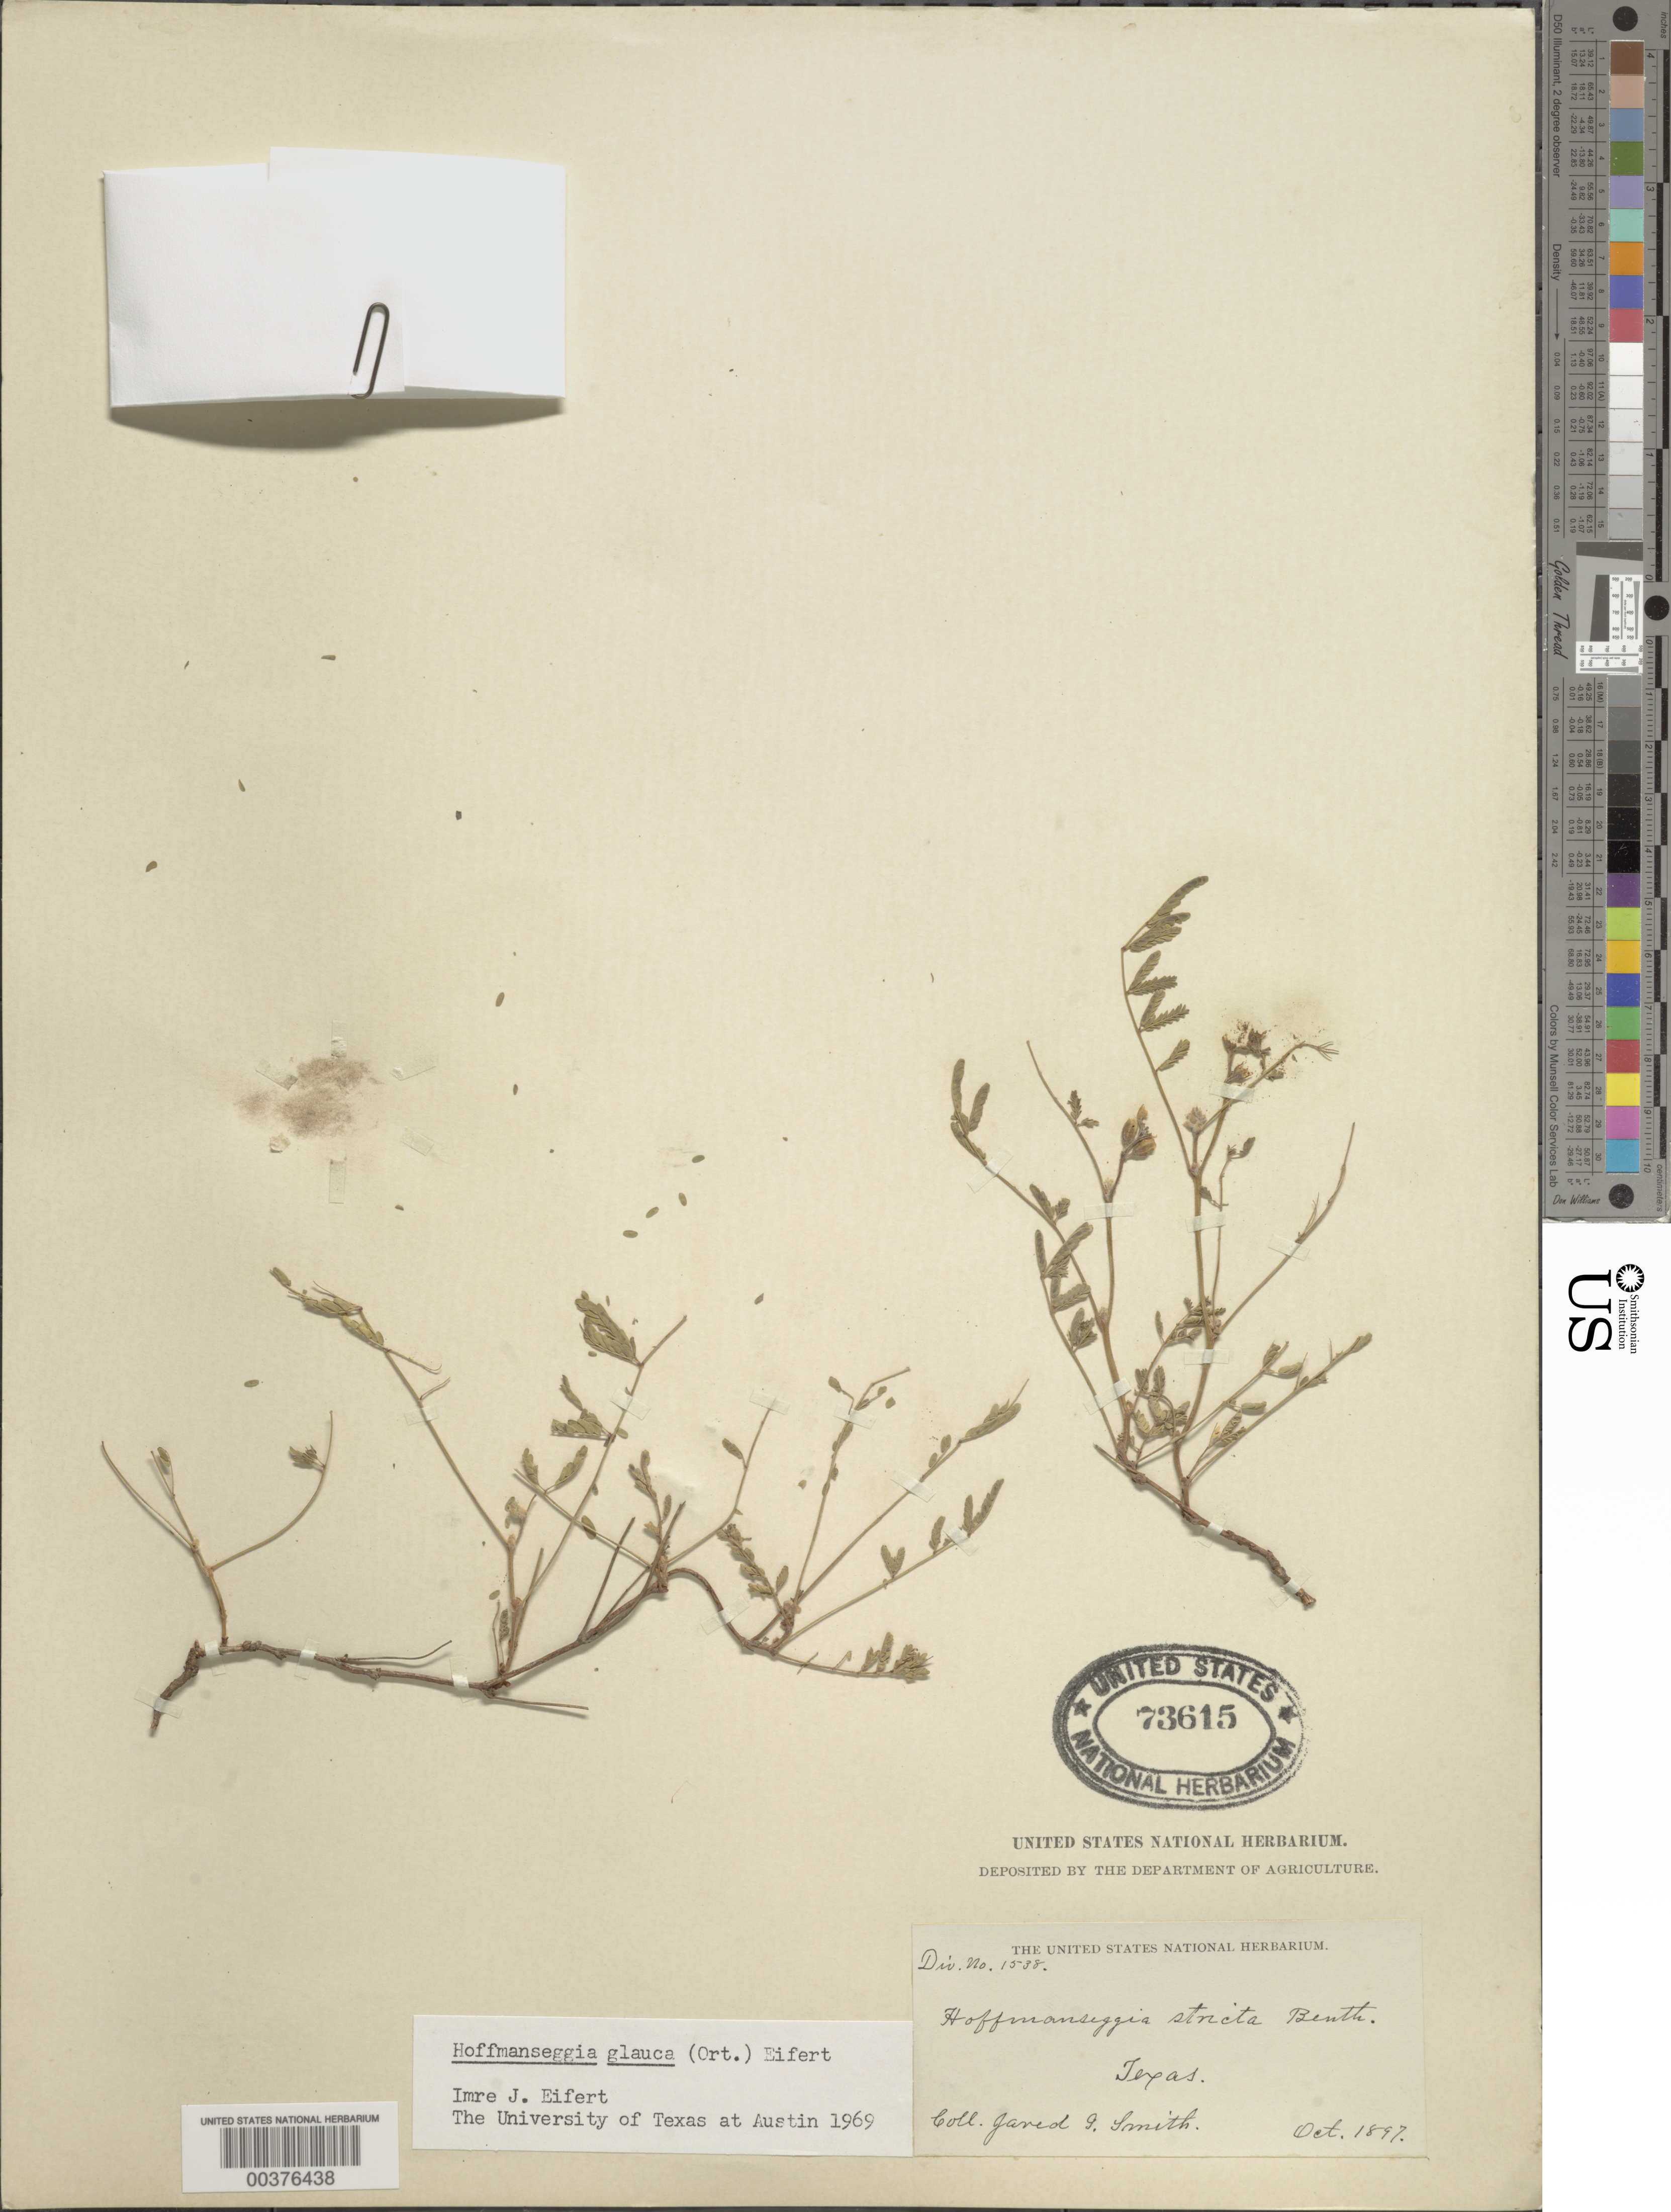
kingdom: Plantae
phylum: Tracheophyta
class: Magnoliopsida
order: Fabales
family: Fabaceae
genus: Hoffmannseggia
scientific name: Hoffmannseggia glauca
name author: (Ortega) Eifert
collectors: J. I. Smith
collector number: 1538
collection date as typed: Oct 1897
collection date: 1897-10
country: United States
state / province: Texas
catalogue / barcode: US 73615